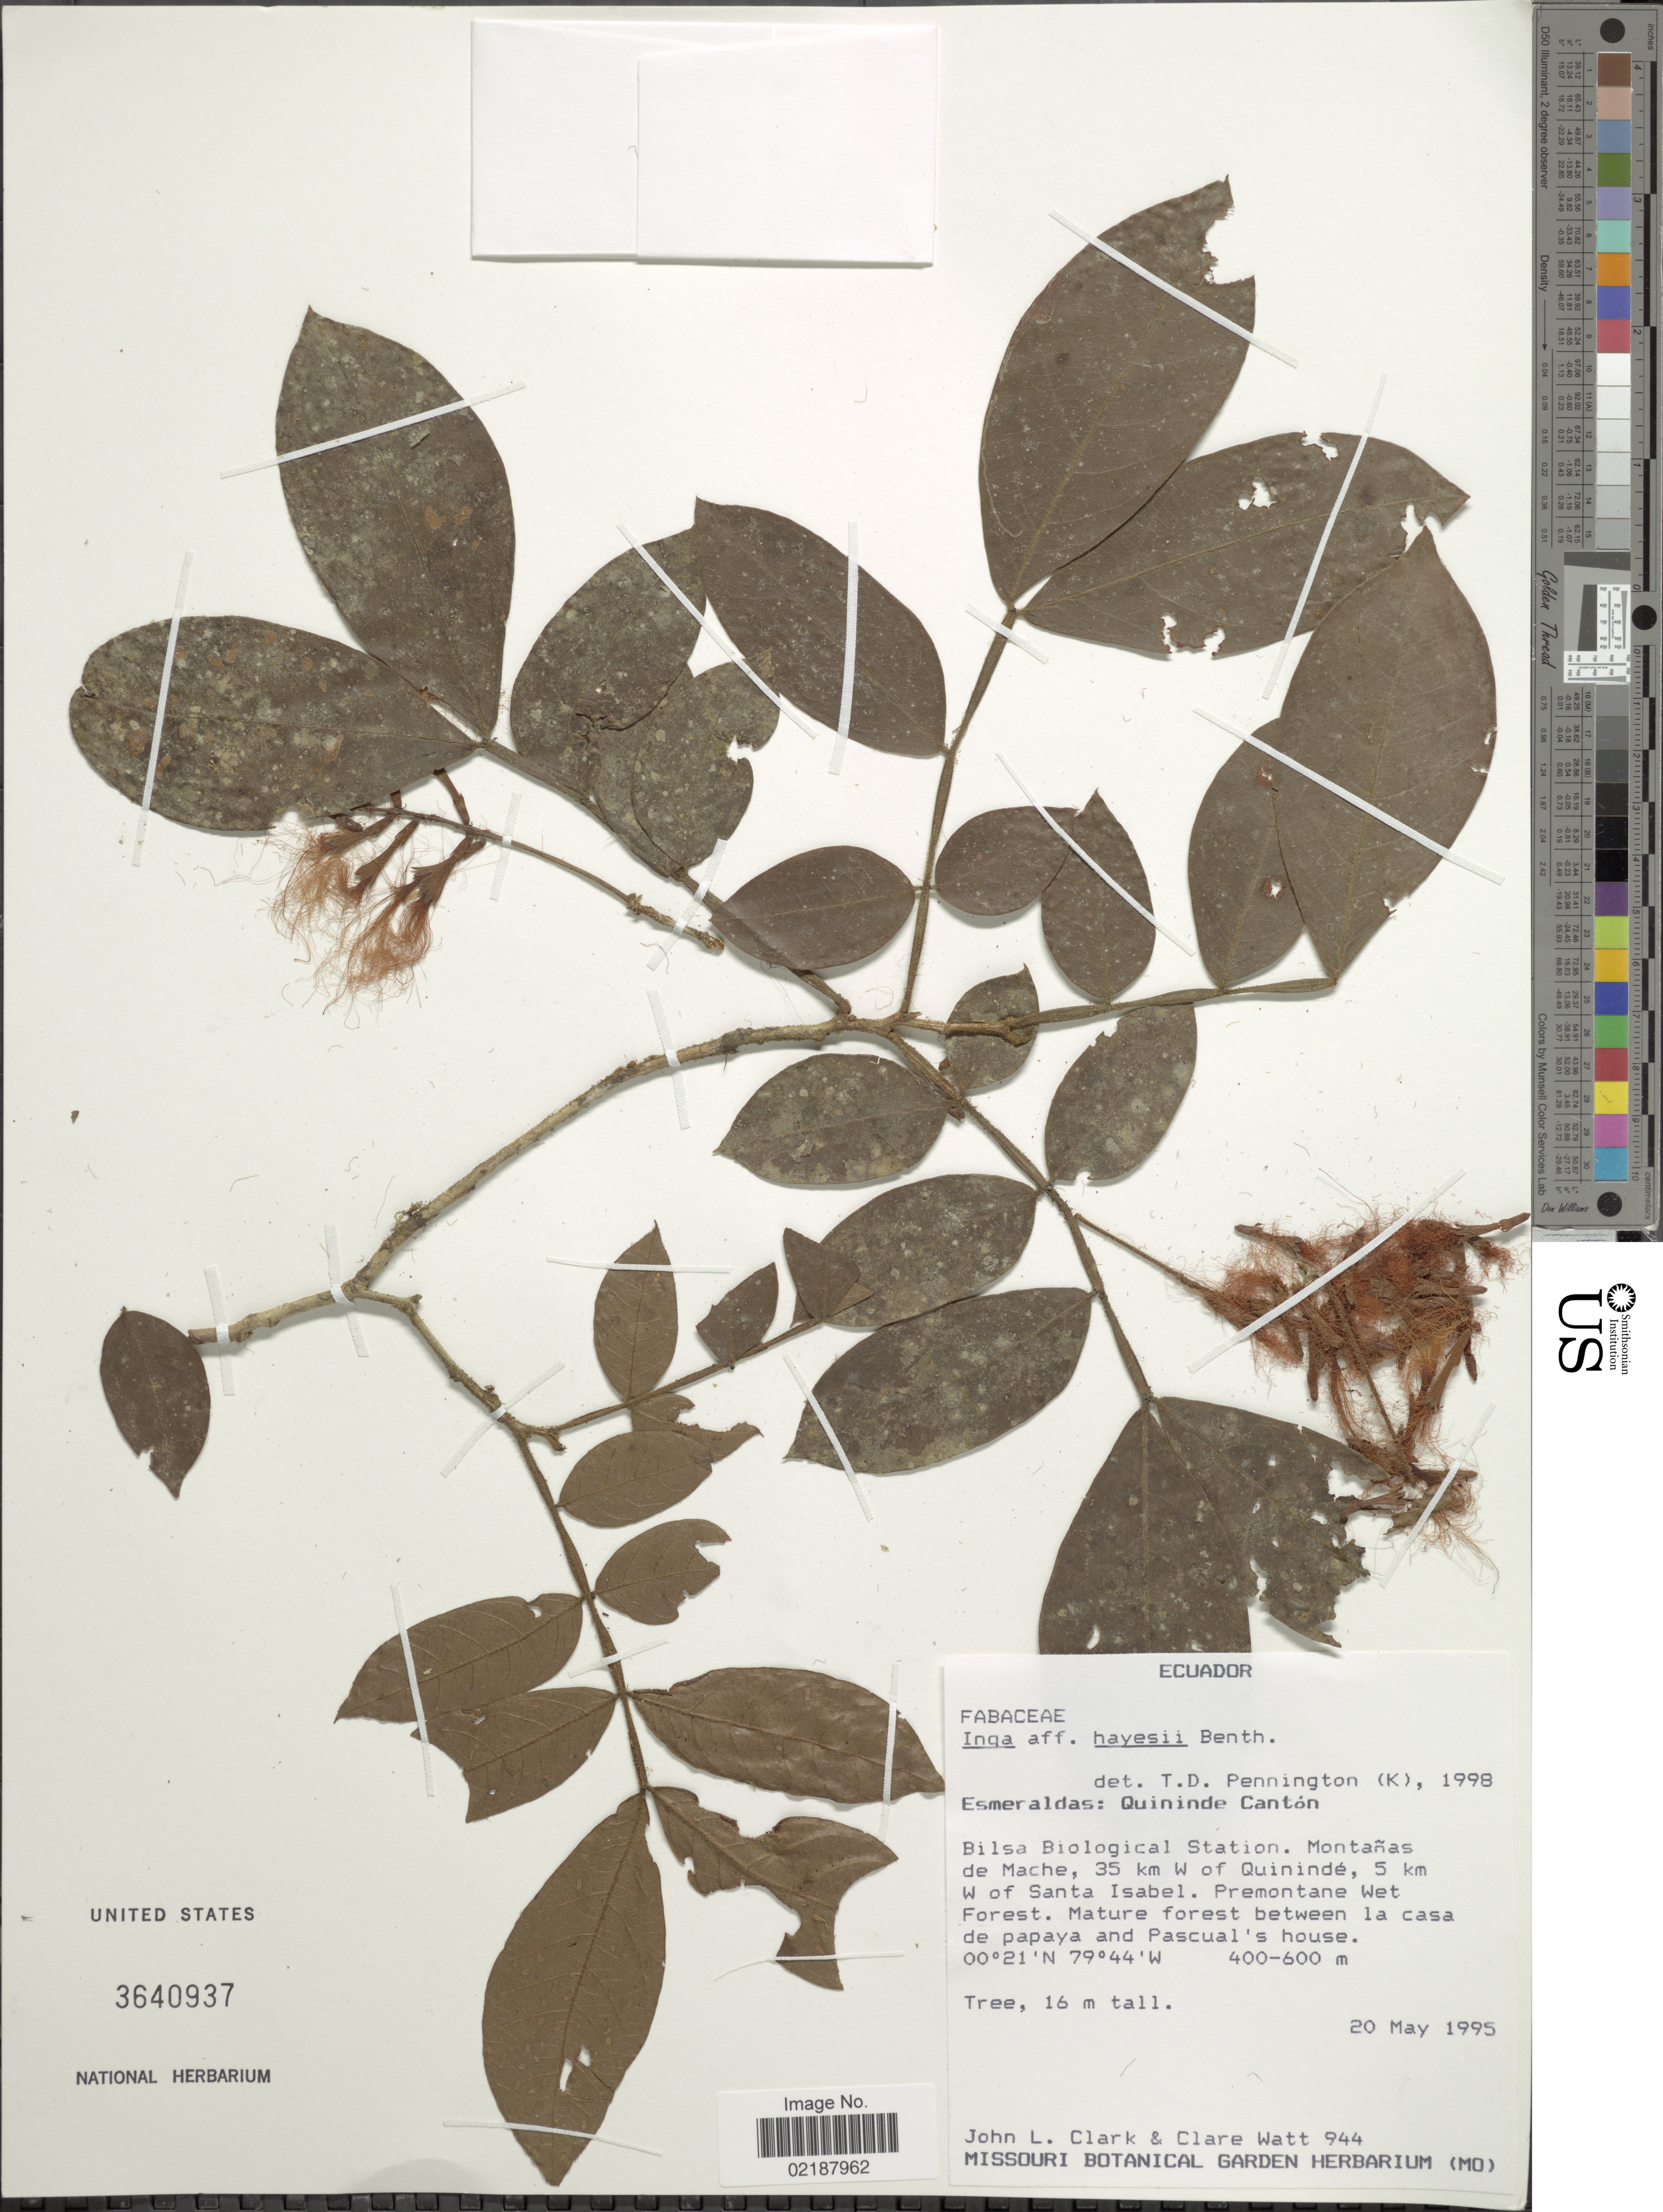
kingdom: Plantae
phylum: Tracheophyta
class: Magnoliopsida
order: Fabales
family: Fabaceae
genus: Inga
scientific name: Inga hayesii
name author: Benth.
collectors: J. L. Clark & C. Watt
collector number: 944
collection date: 1995-05-20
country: Ecuador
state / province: Esmeraldas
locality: Quininde Canton, Bilsa Biological Station, Montañas de Mache, 35 km W of Quininde, 5 km W of Santa Isabel, Premontane Wet Forest, Mature forest between la casa de papaya and Pascual's house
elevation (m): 400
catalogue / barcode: US 3640937